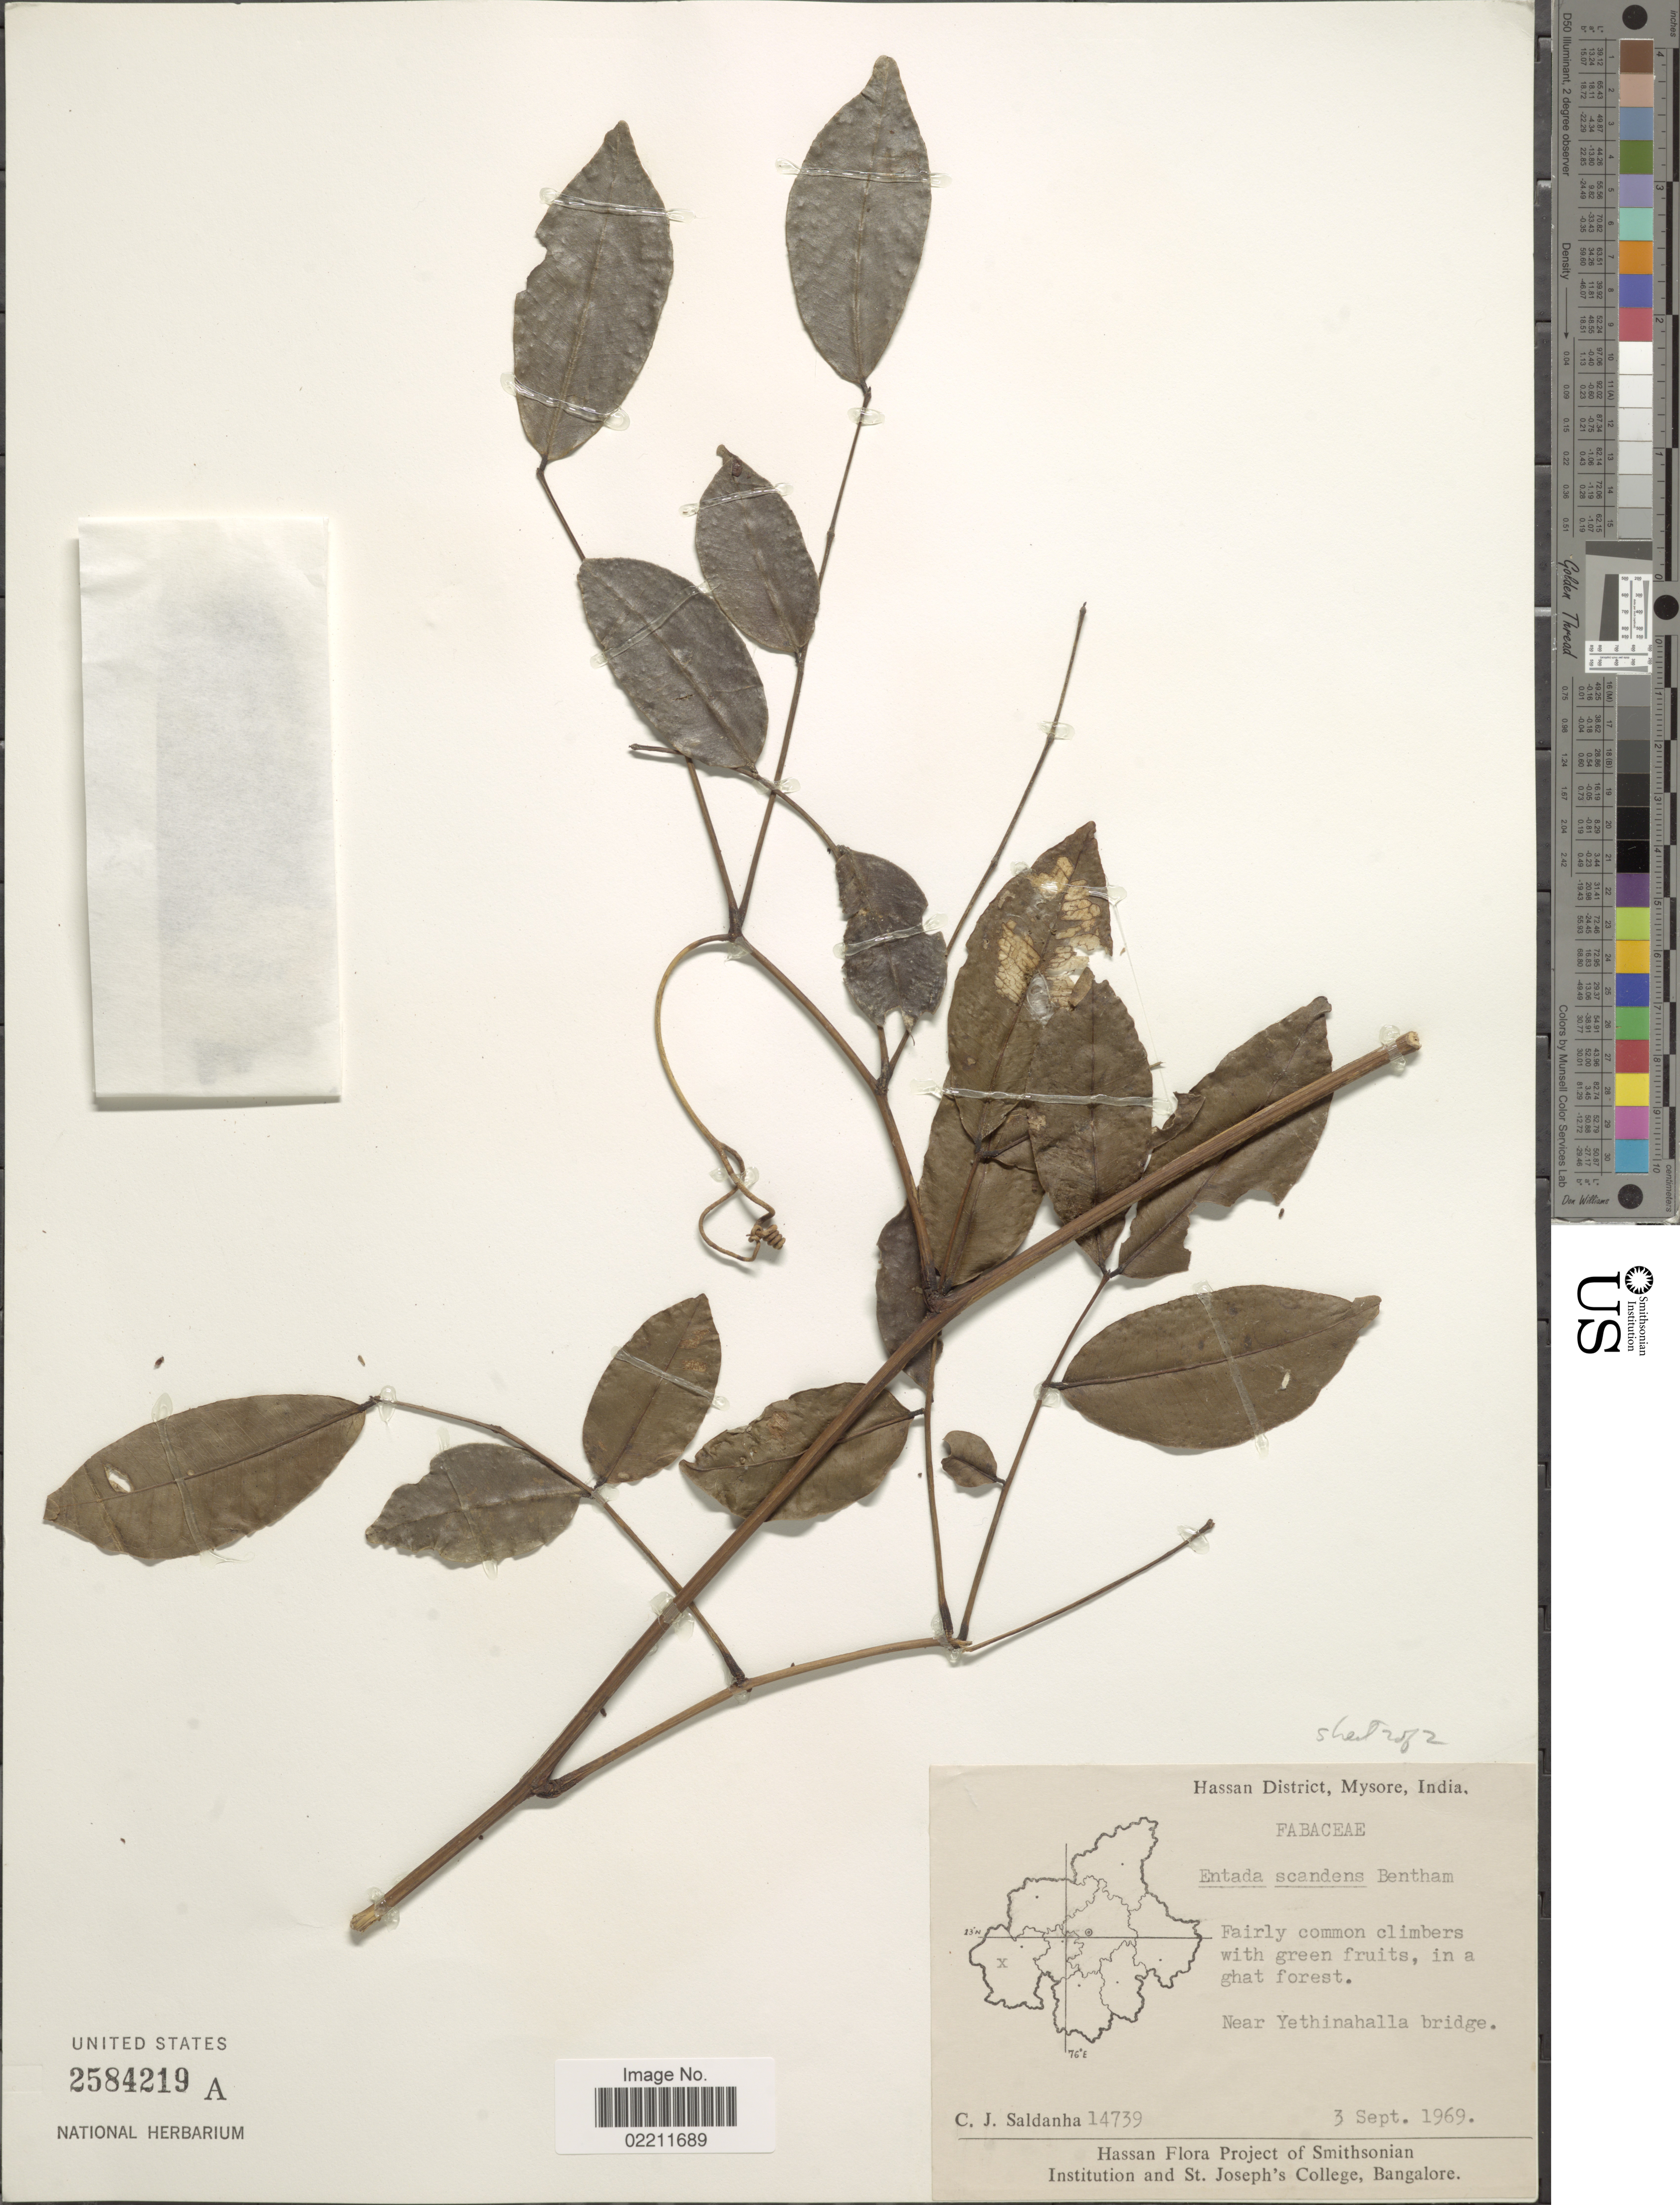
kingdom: Plantae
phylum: Tracheophyta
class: Magnoliopsida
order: Fabales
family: Fabaceae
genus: Entada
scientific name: Entada rheedei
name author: Spreng.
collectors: C. J. Saldanha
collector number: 14739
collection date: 1969-09-03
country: India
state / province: Karnataka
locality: Hassan District, Mysore, India. Near Yethinahalla bridge.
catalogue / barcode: US 2584219A